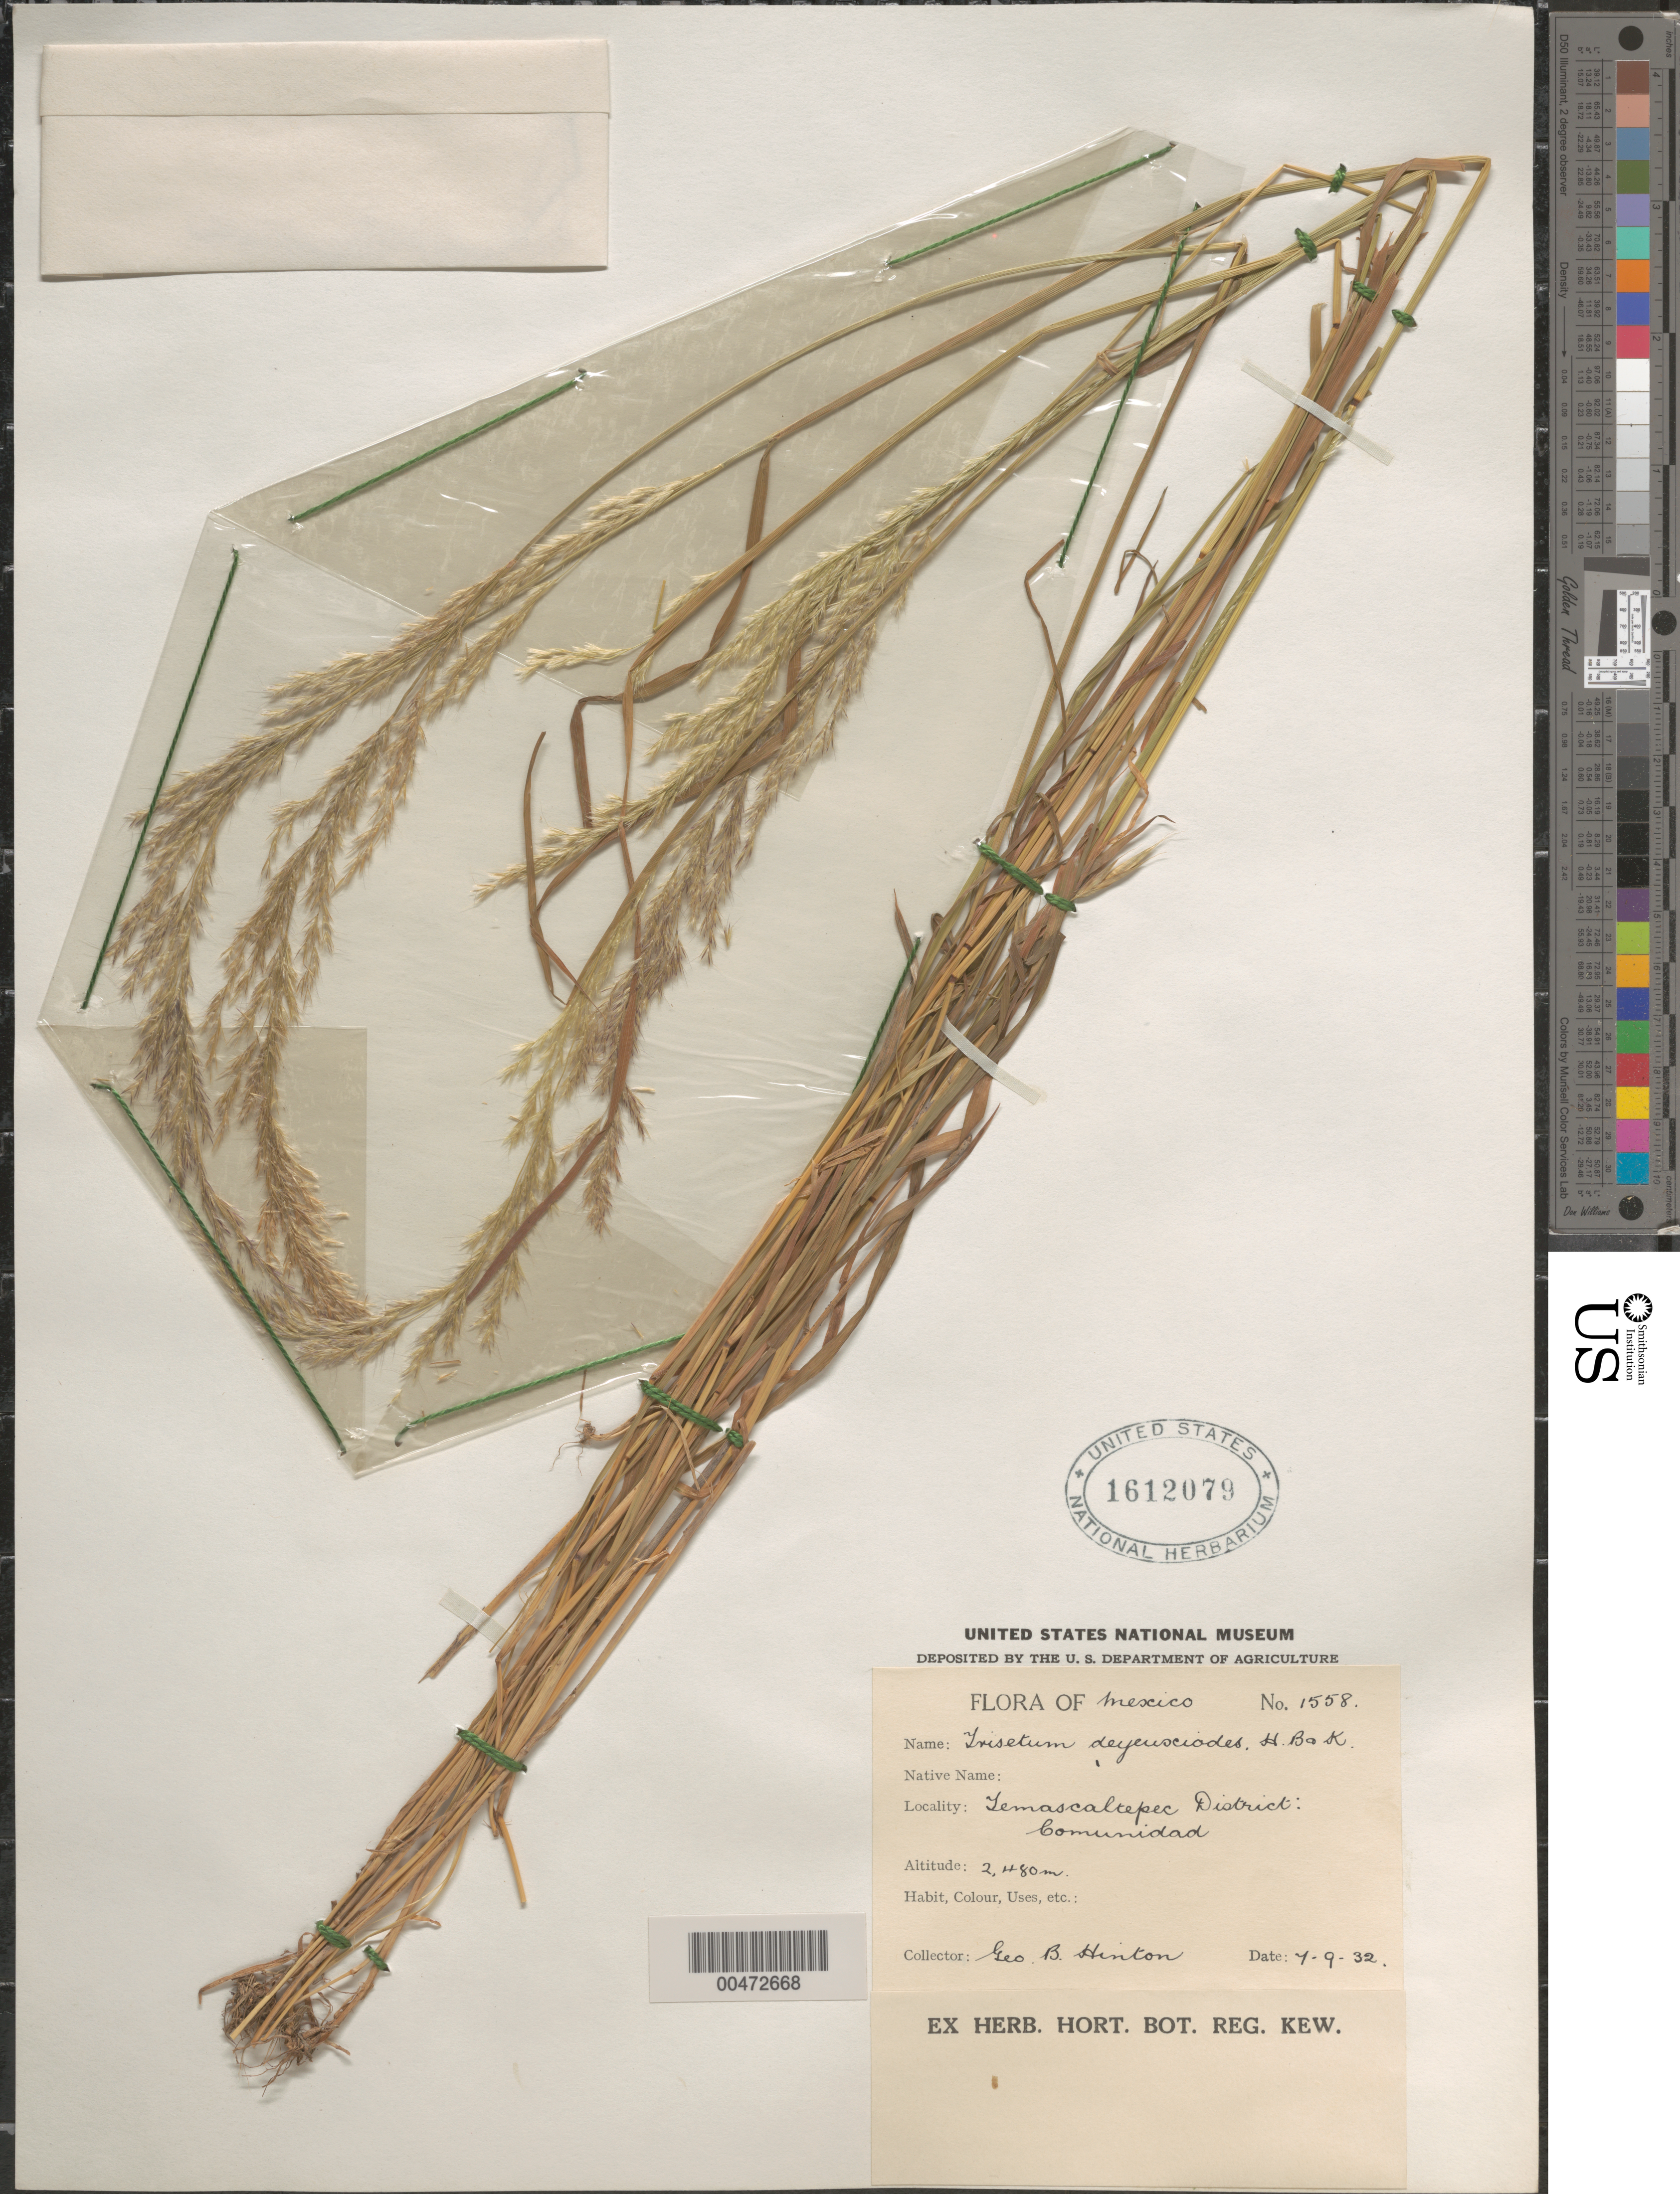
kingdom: Plantae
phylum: Tracheophyta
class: Liliopsida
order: Poales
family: Poaceae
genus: Trisetum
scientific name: Trisetum deyeuxioides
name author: (Kunth) Kunth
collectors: G. B. Hinton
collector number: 1558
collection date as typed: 9 Jul 1932 or 7 Sep 1932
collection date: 1932-07-09 or 1932-09-07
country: Mexico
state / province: México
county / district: Temascaltepec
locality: Temascaltepec Dist, Comunidad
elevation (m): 2480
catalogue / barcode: US 1612079